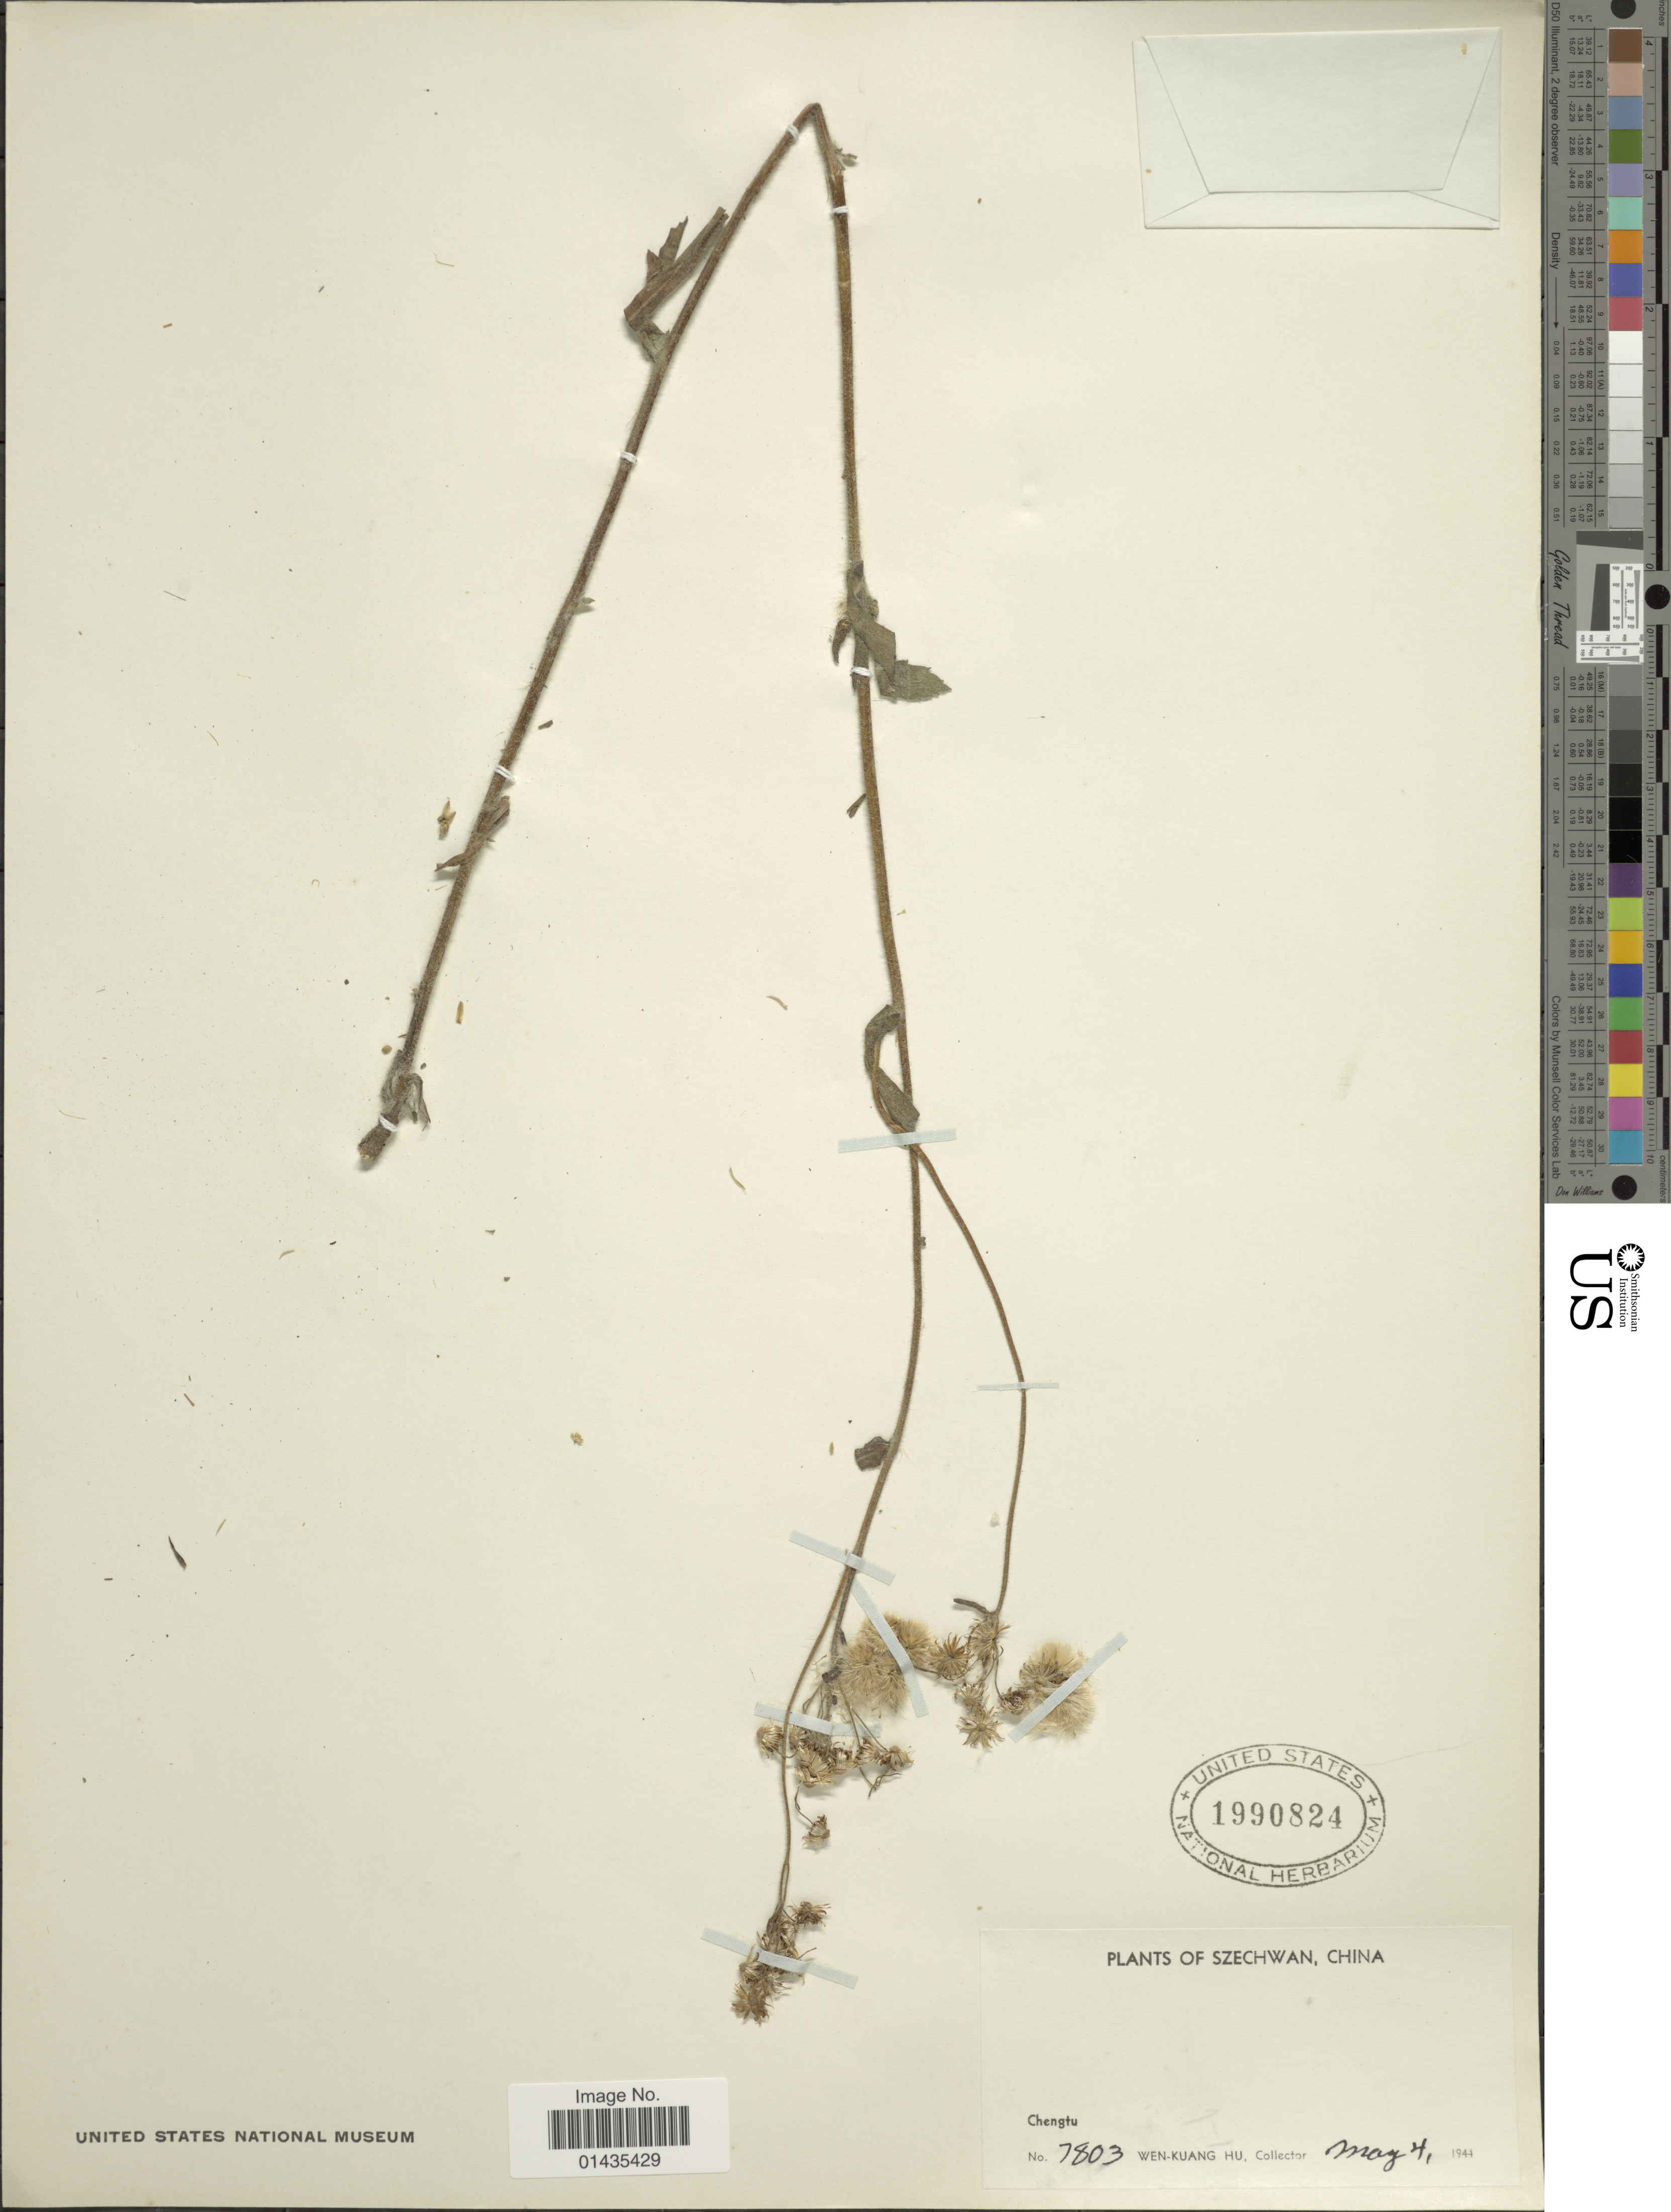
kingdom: Plantae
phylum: Tracheophyta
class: Magnoliopsida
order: Asterales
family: Asteraceae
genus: Blumea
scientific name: Blumea sp.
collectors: W. K. Hu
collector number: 7803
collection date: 1944-05-04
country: China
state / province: Sichuan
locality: Szechwan, Chengtu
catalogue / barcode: US 1990824